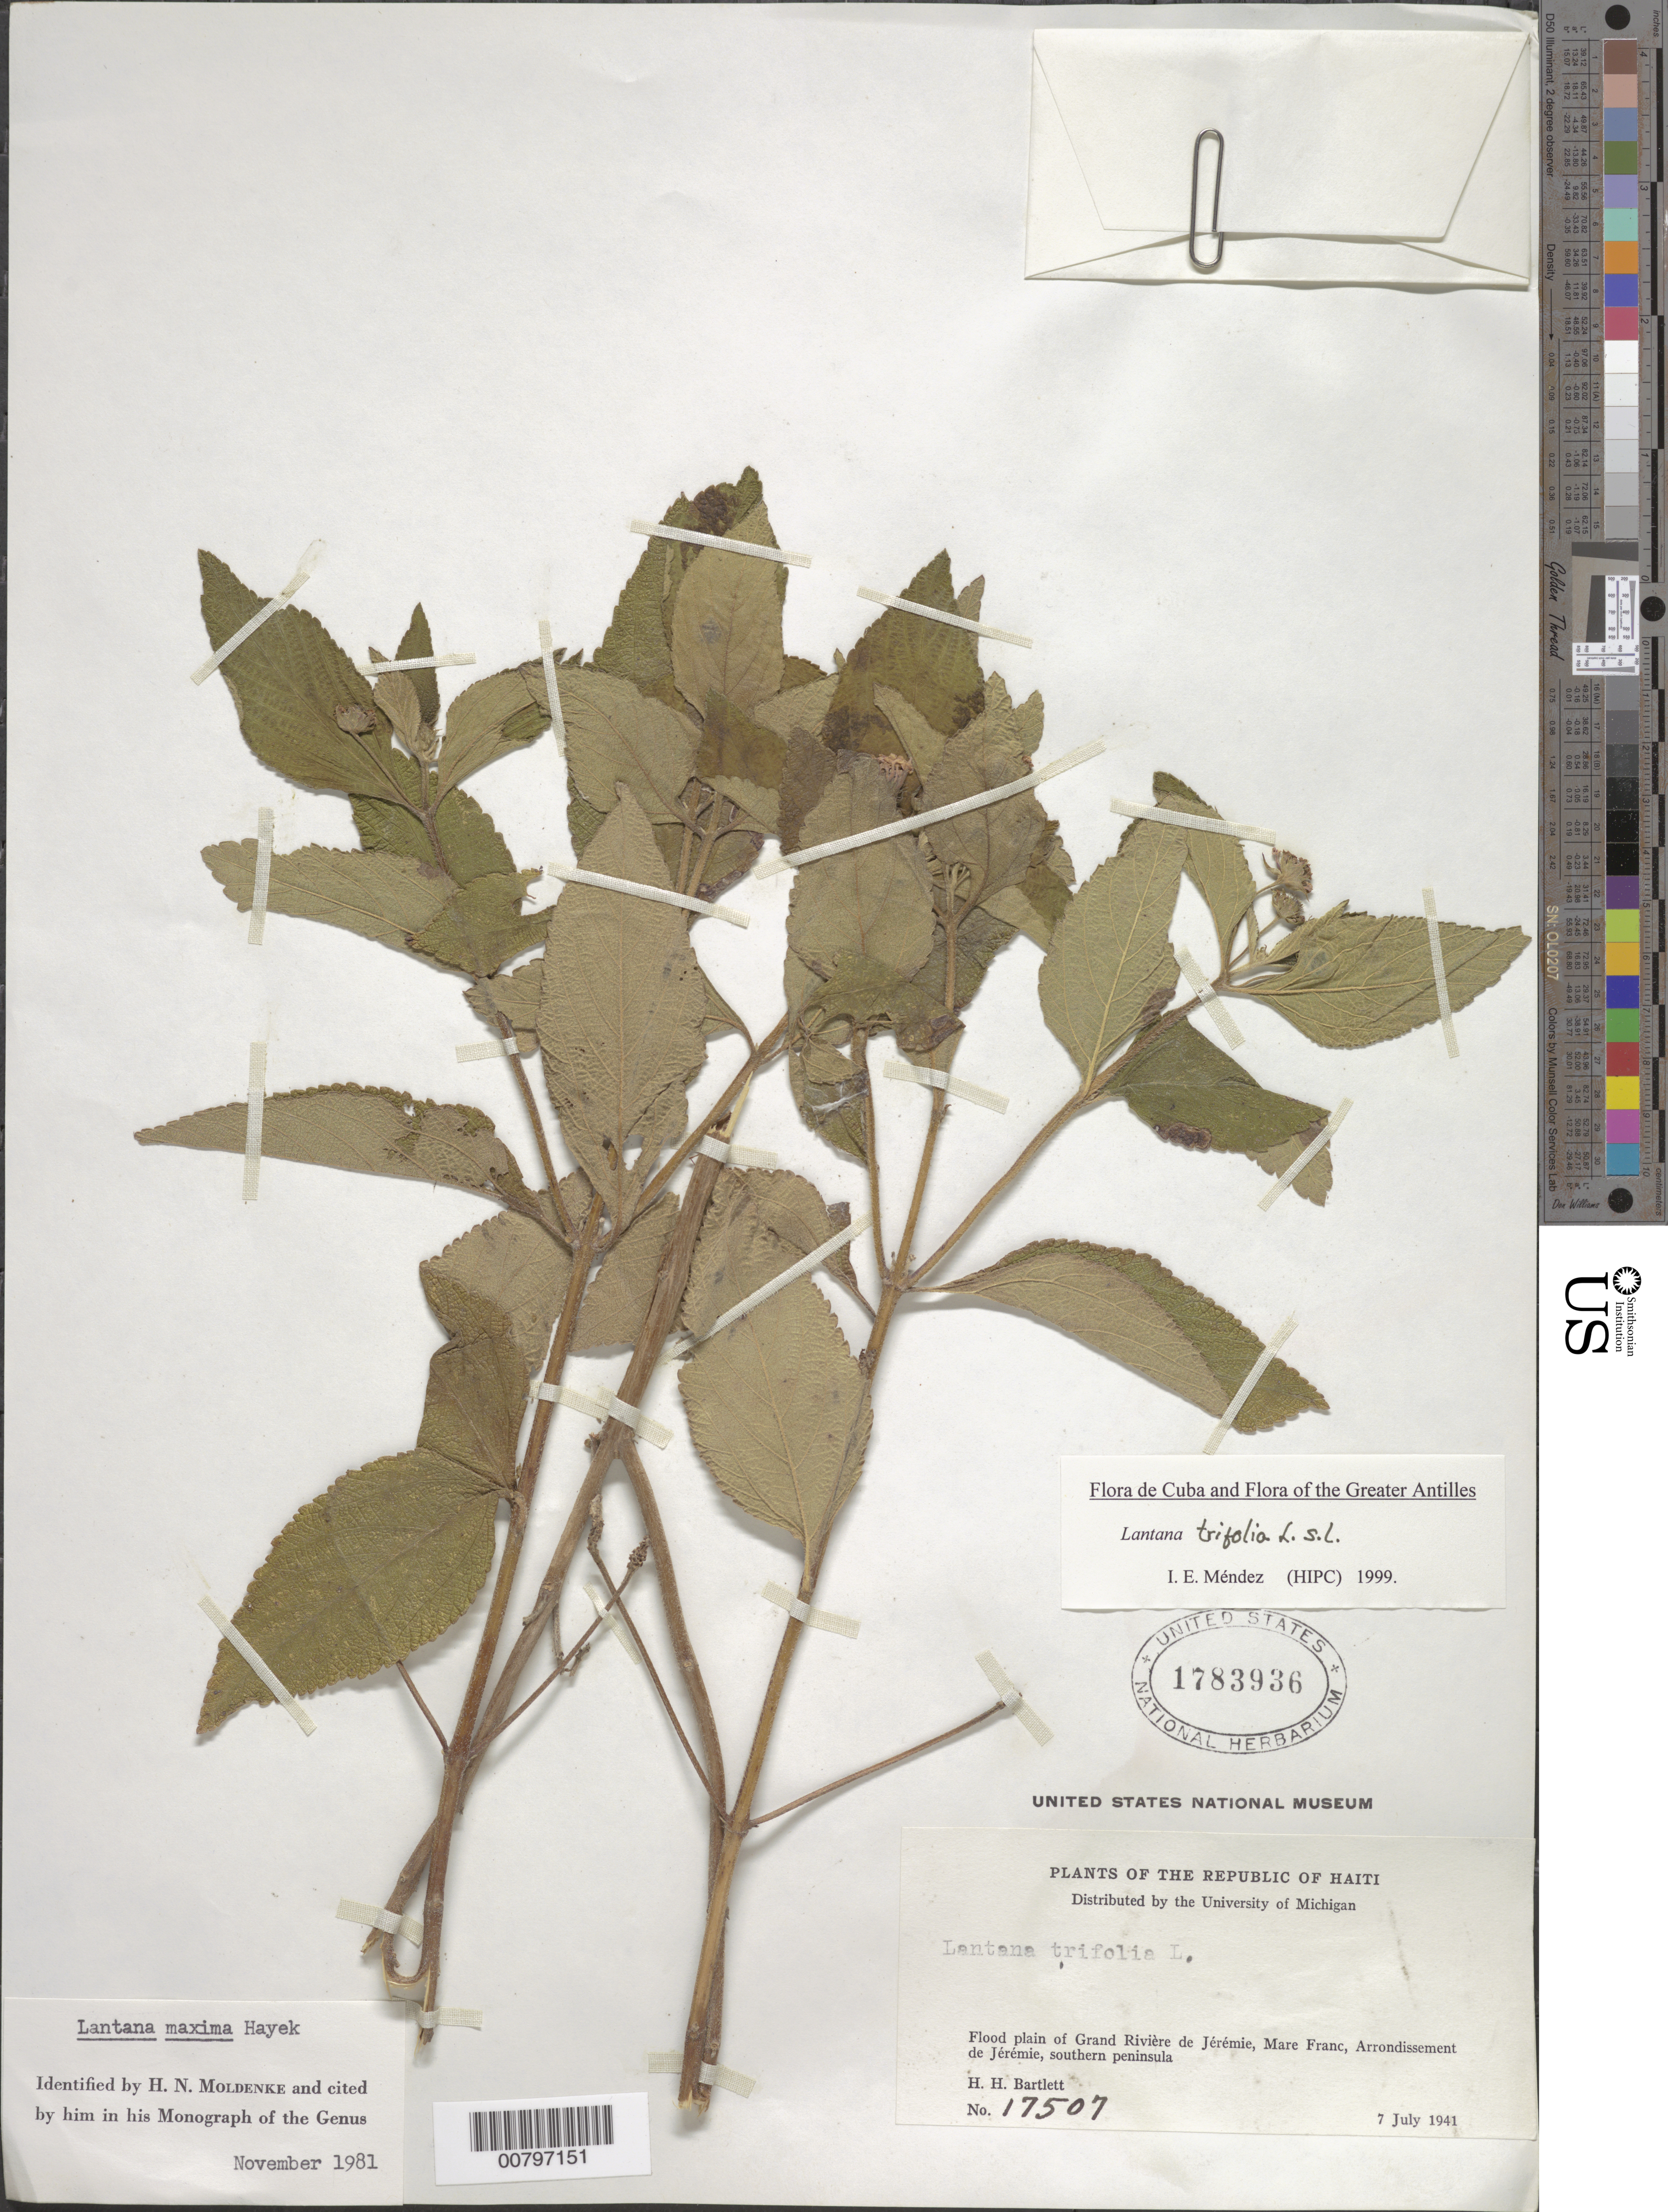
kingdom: Plantae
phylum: Tracheophyta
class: Magnoliopsida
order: Lamiales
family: Verbenaceae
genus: Lantana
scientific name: Lantana trifolia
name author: L.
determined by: Méndez, Isidro E., (HIPC)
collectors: H. H. Bartlett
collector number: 17507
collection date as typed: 07 Jul 1941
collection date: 1941-07-07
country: Haiti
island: Hispaniola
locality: Grand Rivère de Jérémie, Mare Franc, Arrondissement de Jérémie, southern penninsula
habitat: Flood plain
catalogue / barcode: US 1783936